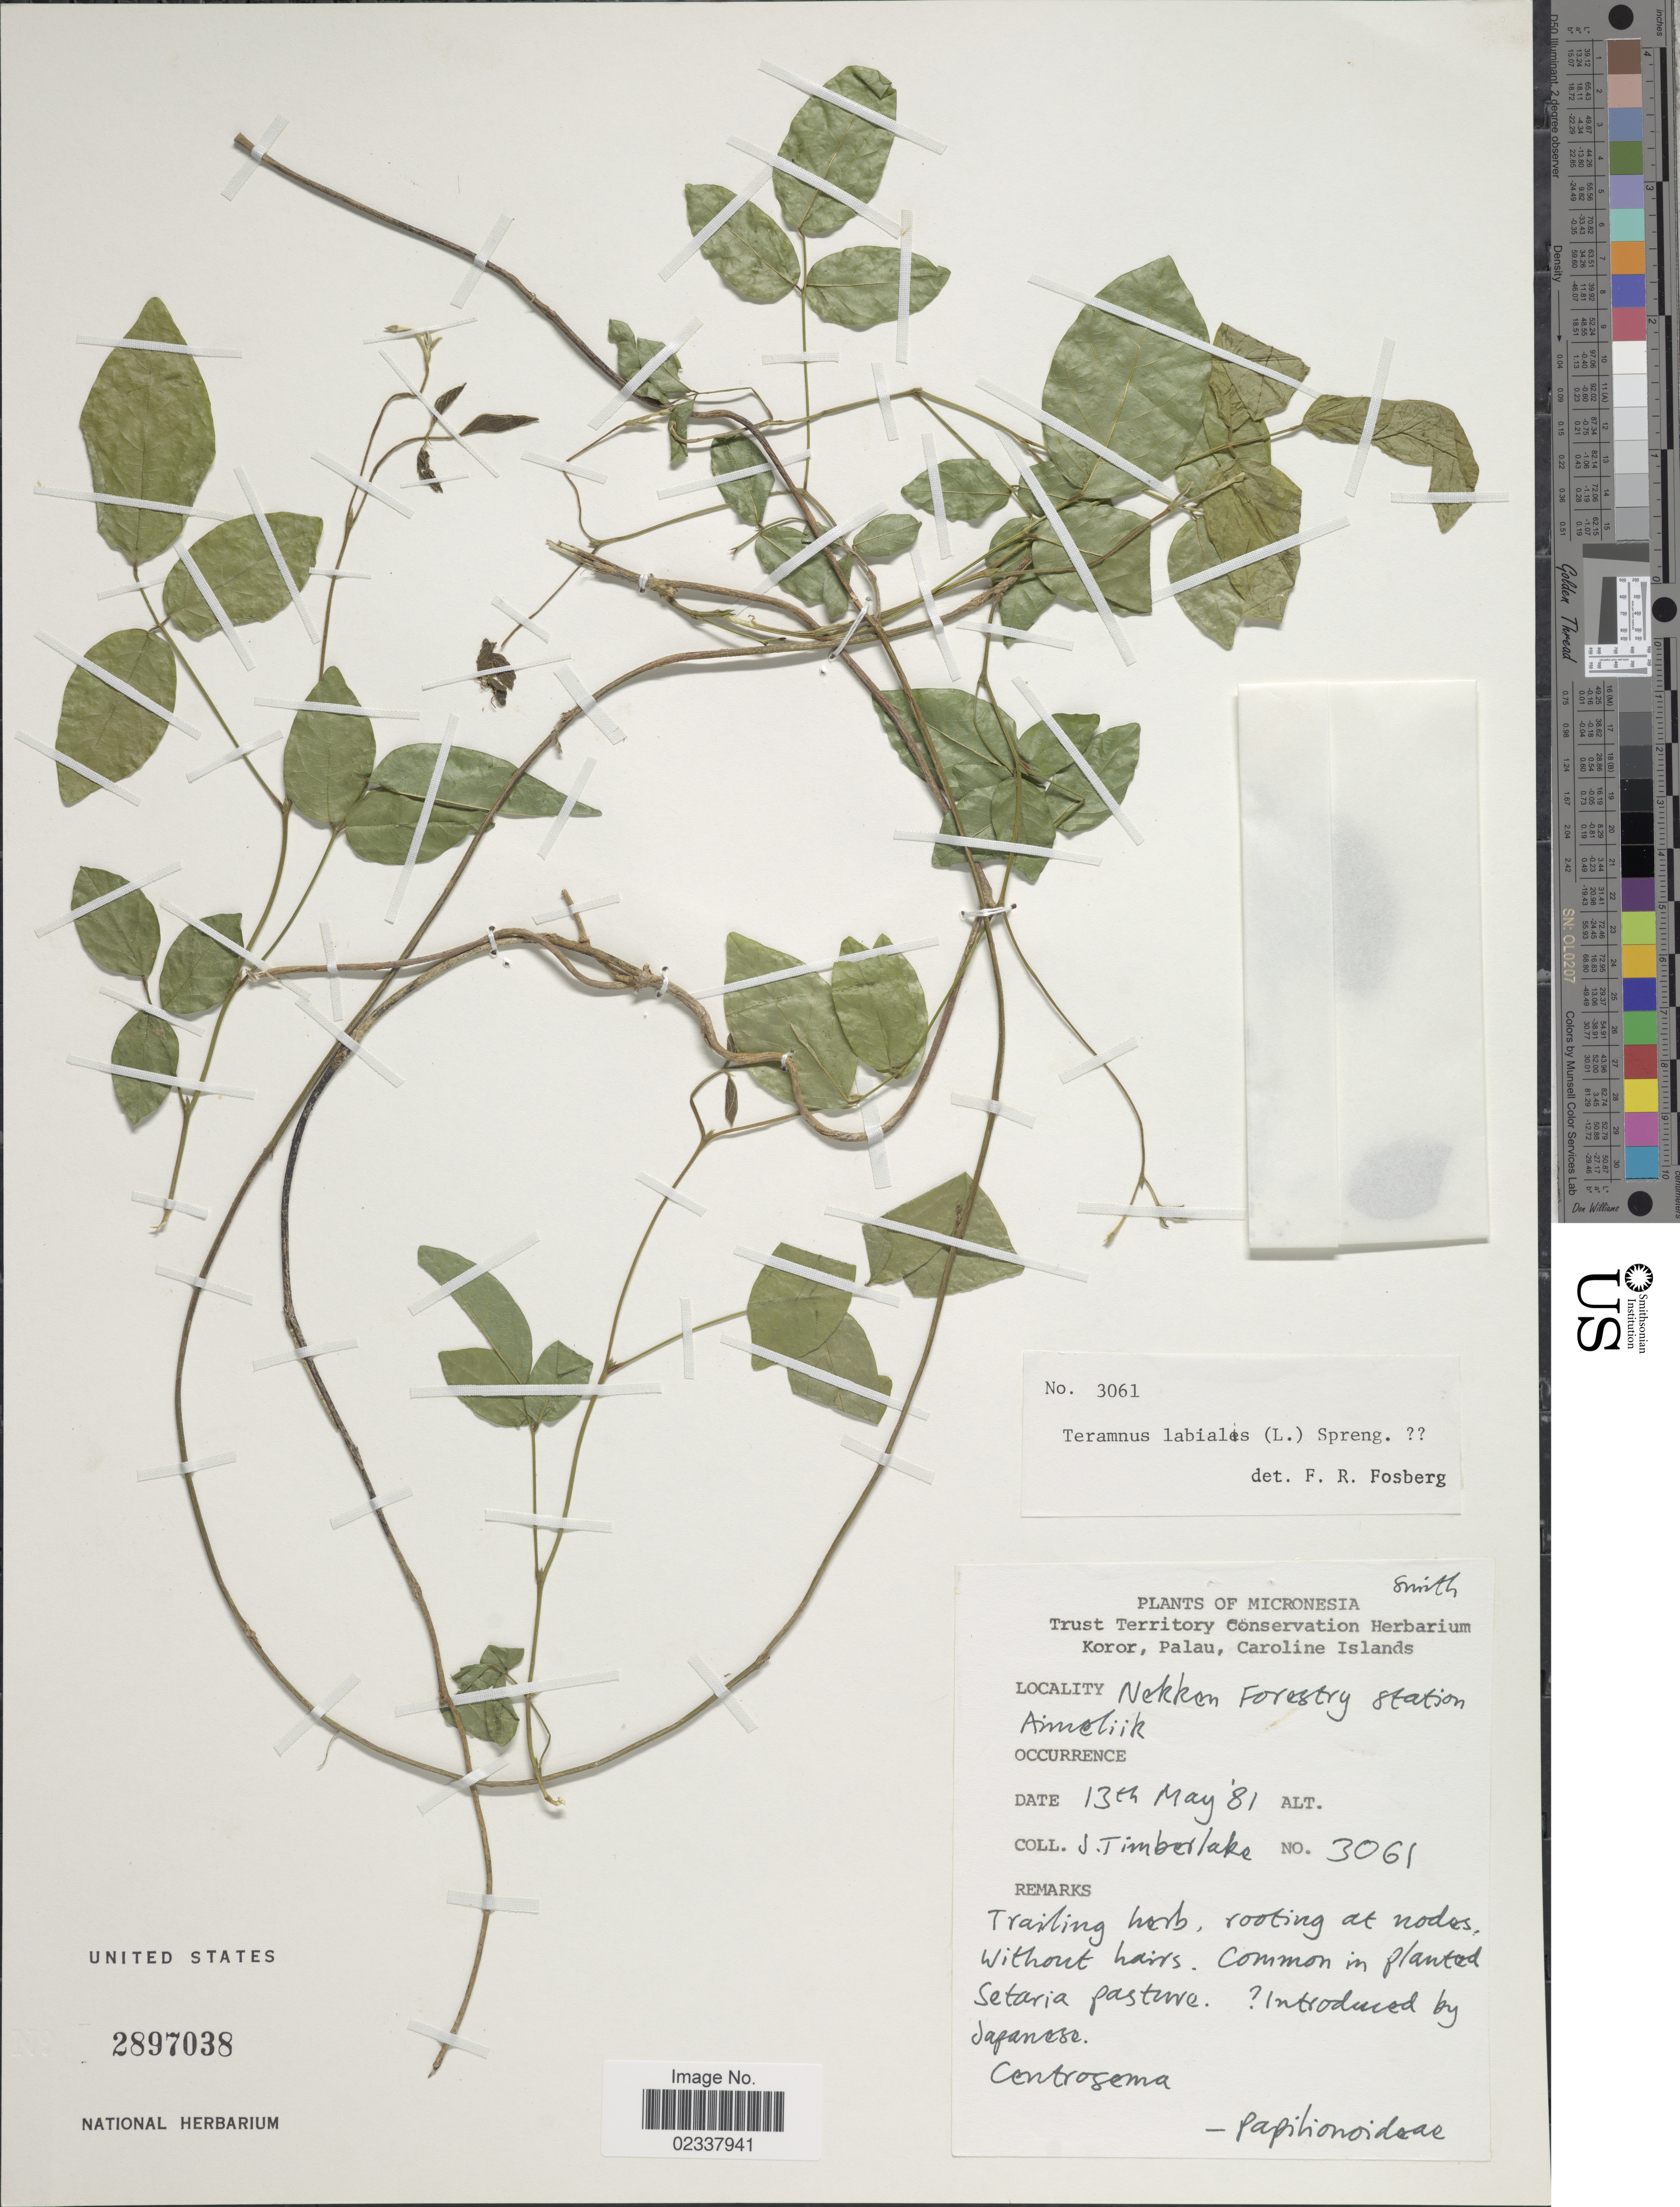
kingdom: Plantae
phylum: Tracheophyta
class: Magnoliopsida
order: Fabales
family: Fabaceae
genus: Teramnus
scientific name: Teramnus labialis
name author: (L. f.) Spreng.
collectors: J. Timberlake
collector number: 3061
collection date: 1981-05-13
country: Palau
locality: Micronesia, Nekken Forest Station, Aimeliik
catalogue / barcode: US 2897038